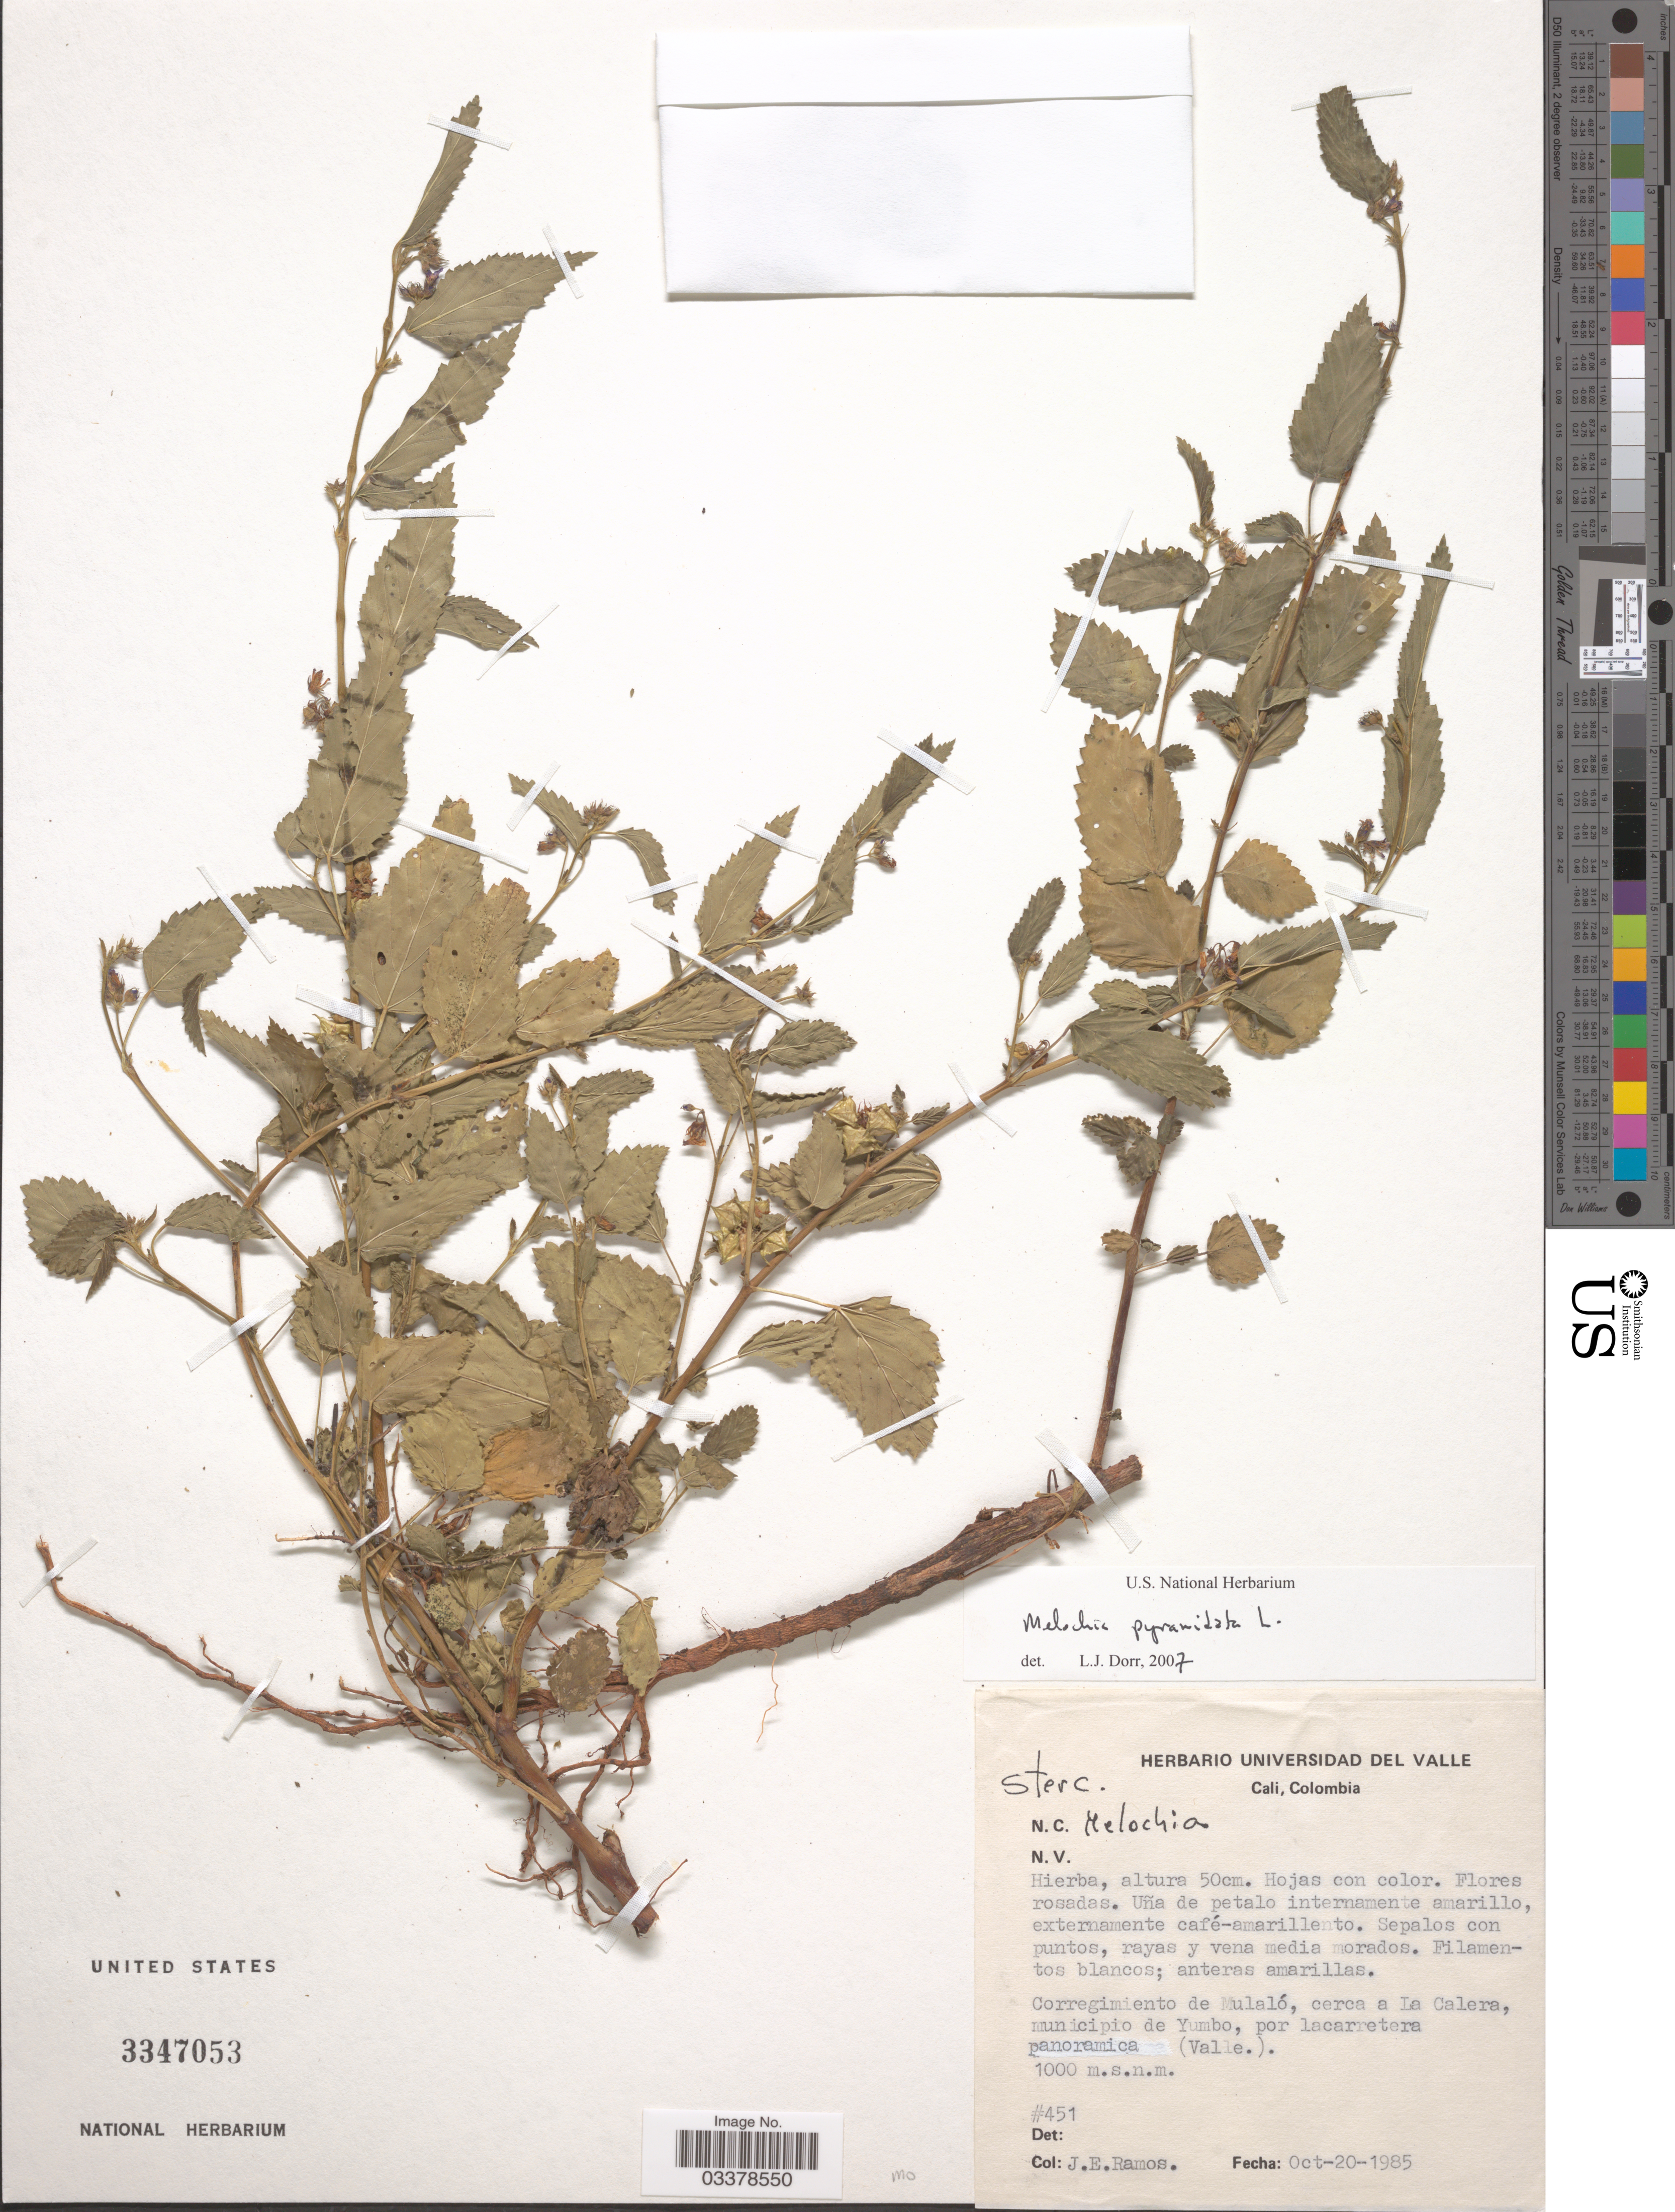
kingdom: Plantae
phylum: Tracheophyta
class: Magnoliopsida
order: Malvales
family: Malvaceae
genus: Melochia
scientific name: Melochia pyramidata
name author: L.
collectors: J. E. Ramos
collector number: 451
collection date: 1985-10-20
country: Colombia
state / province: Valle del Cauca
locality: Cali. Corregimiento de Mulaló, cerca a La Calera, municipio de Yumbo, por lacarretera panoramica (Valle).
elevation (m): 1000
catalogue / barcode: US 3347053